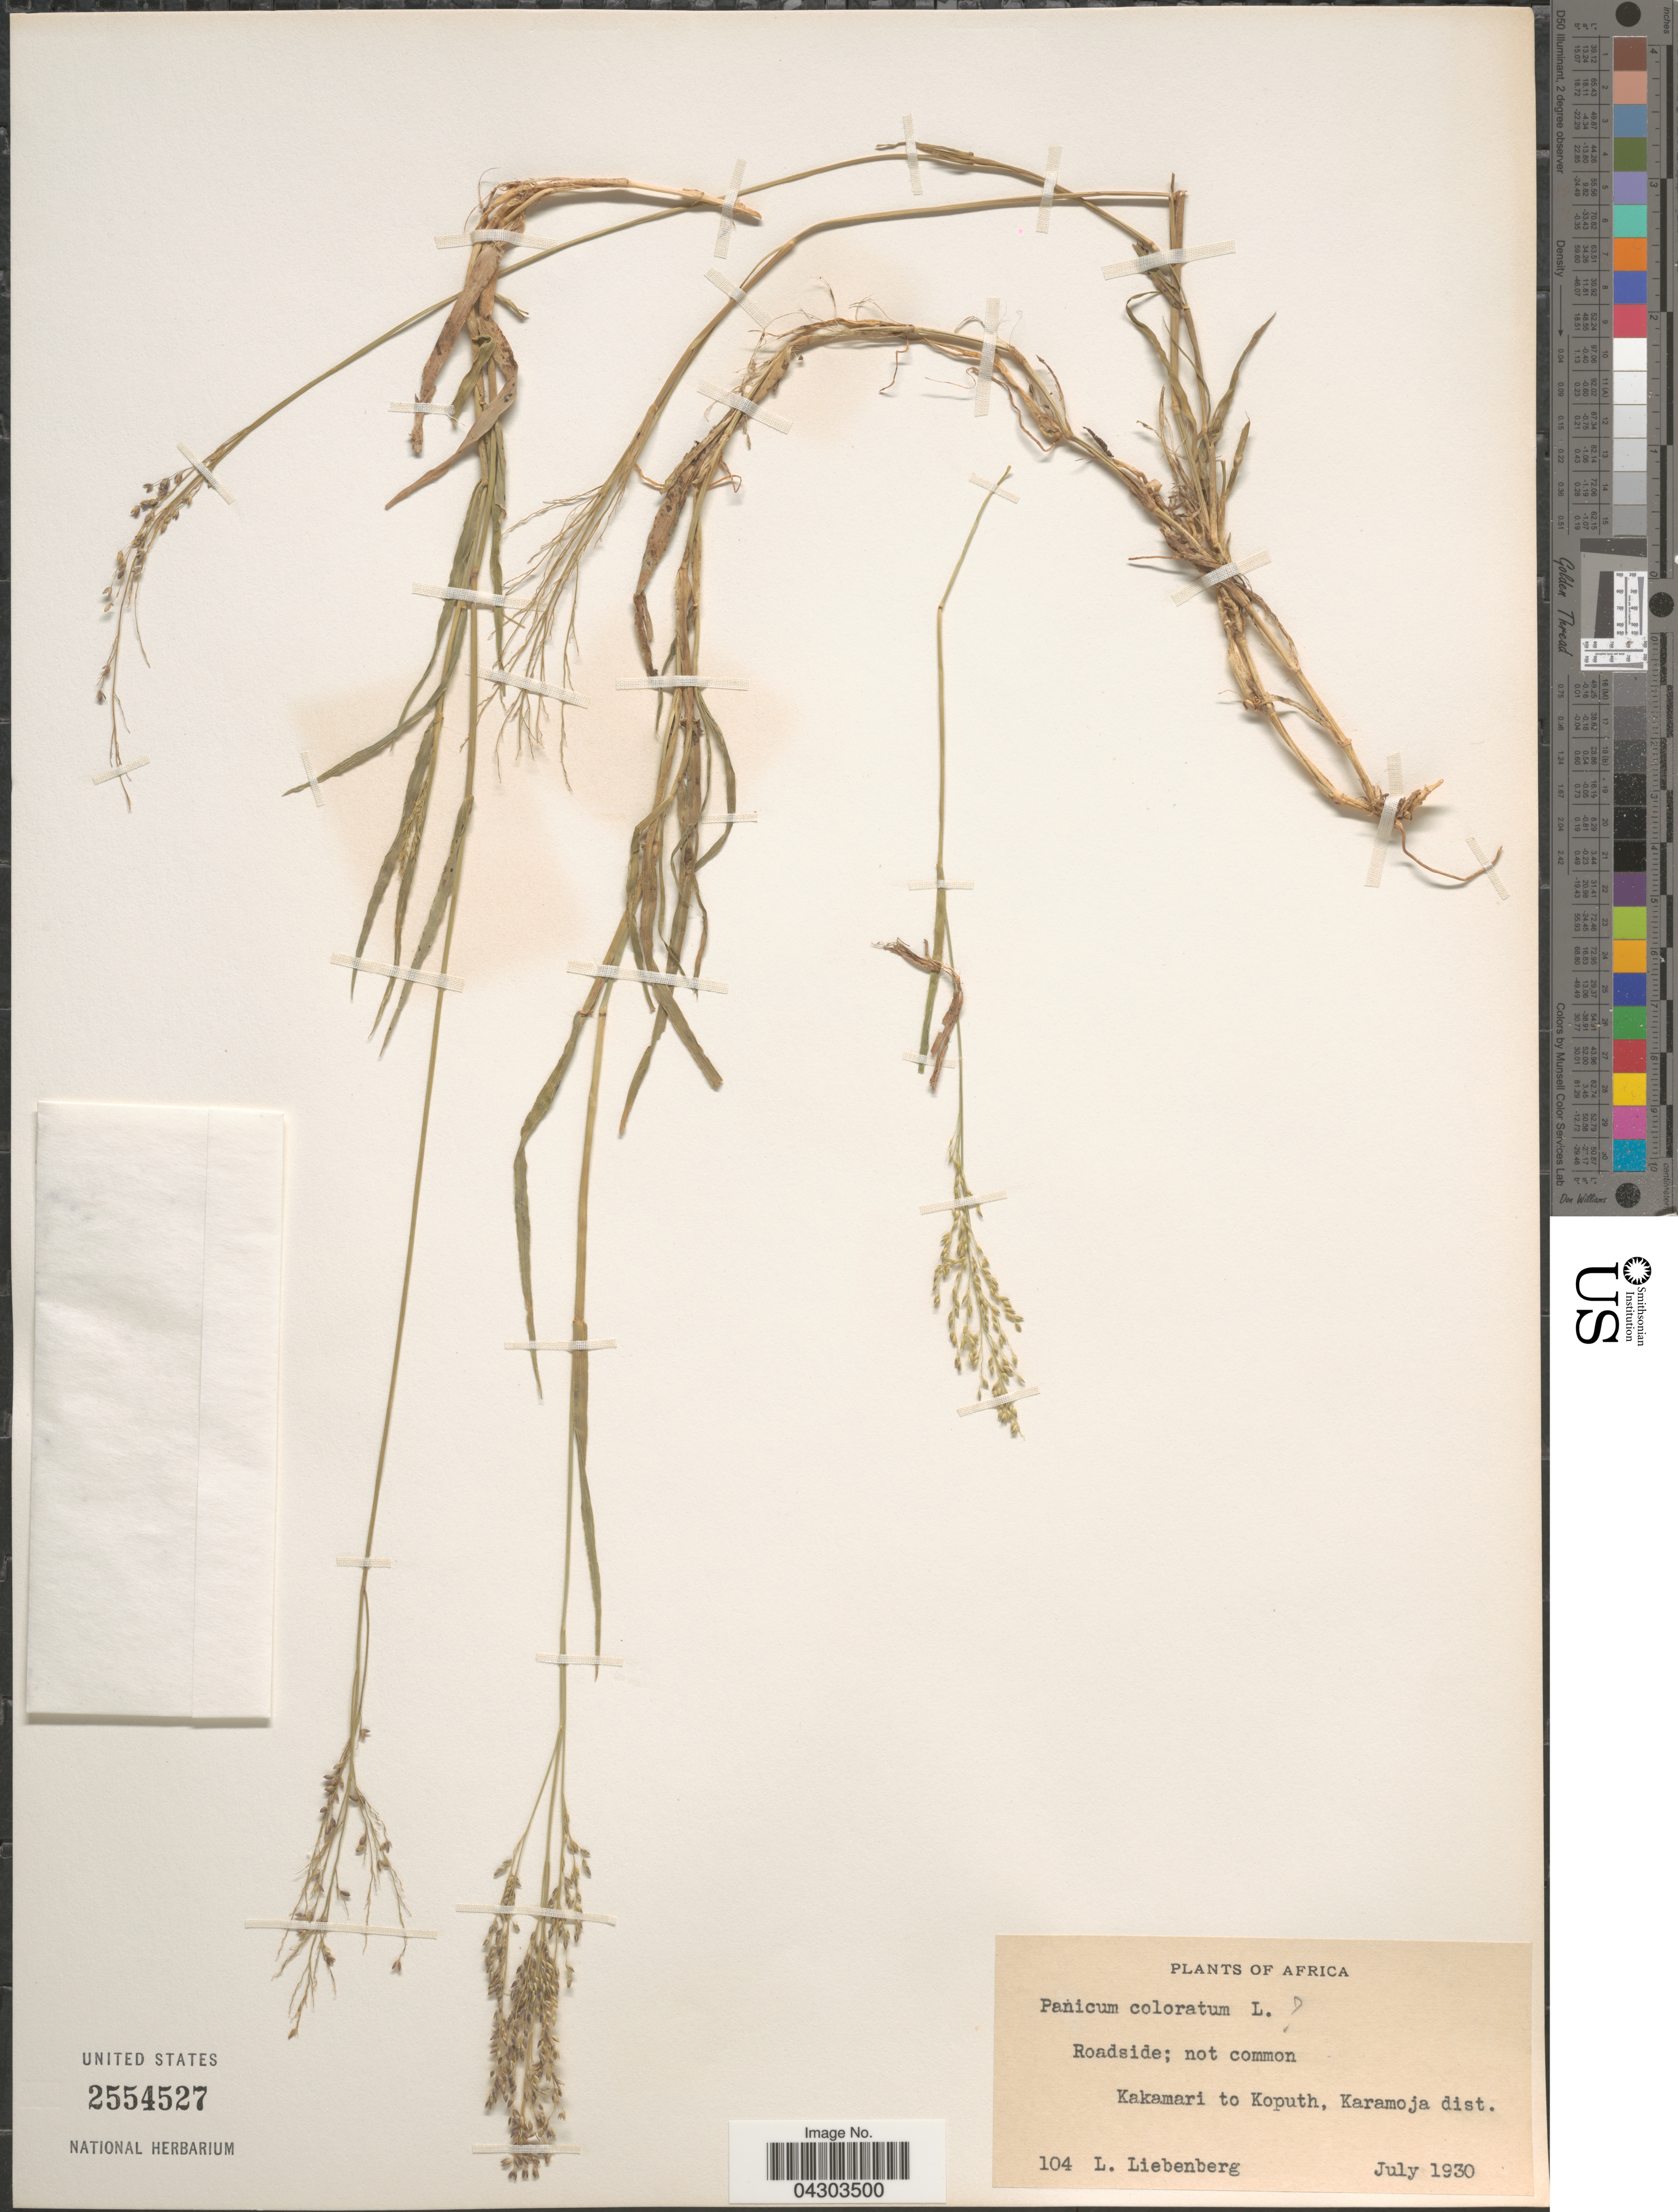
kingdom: Plantae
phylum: Tracheophyta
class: Liliopsida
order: Poales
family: Poaceae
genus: Panicum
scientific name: Panicum coloratum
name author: L.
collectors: L. Liebenberg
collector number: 104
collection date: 1930-07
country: Uganda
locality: Africa. Kakamari to Koputh, Karamoja dist.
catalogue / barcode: US 2554527